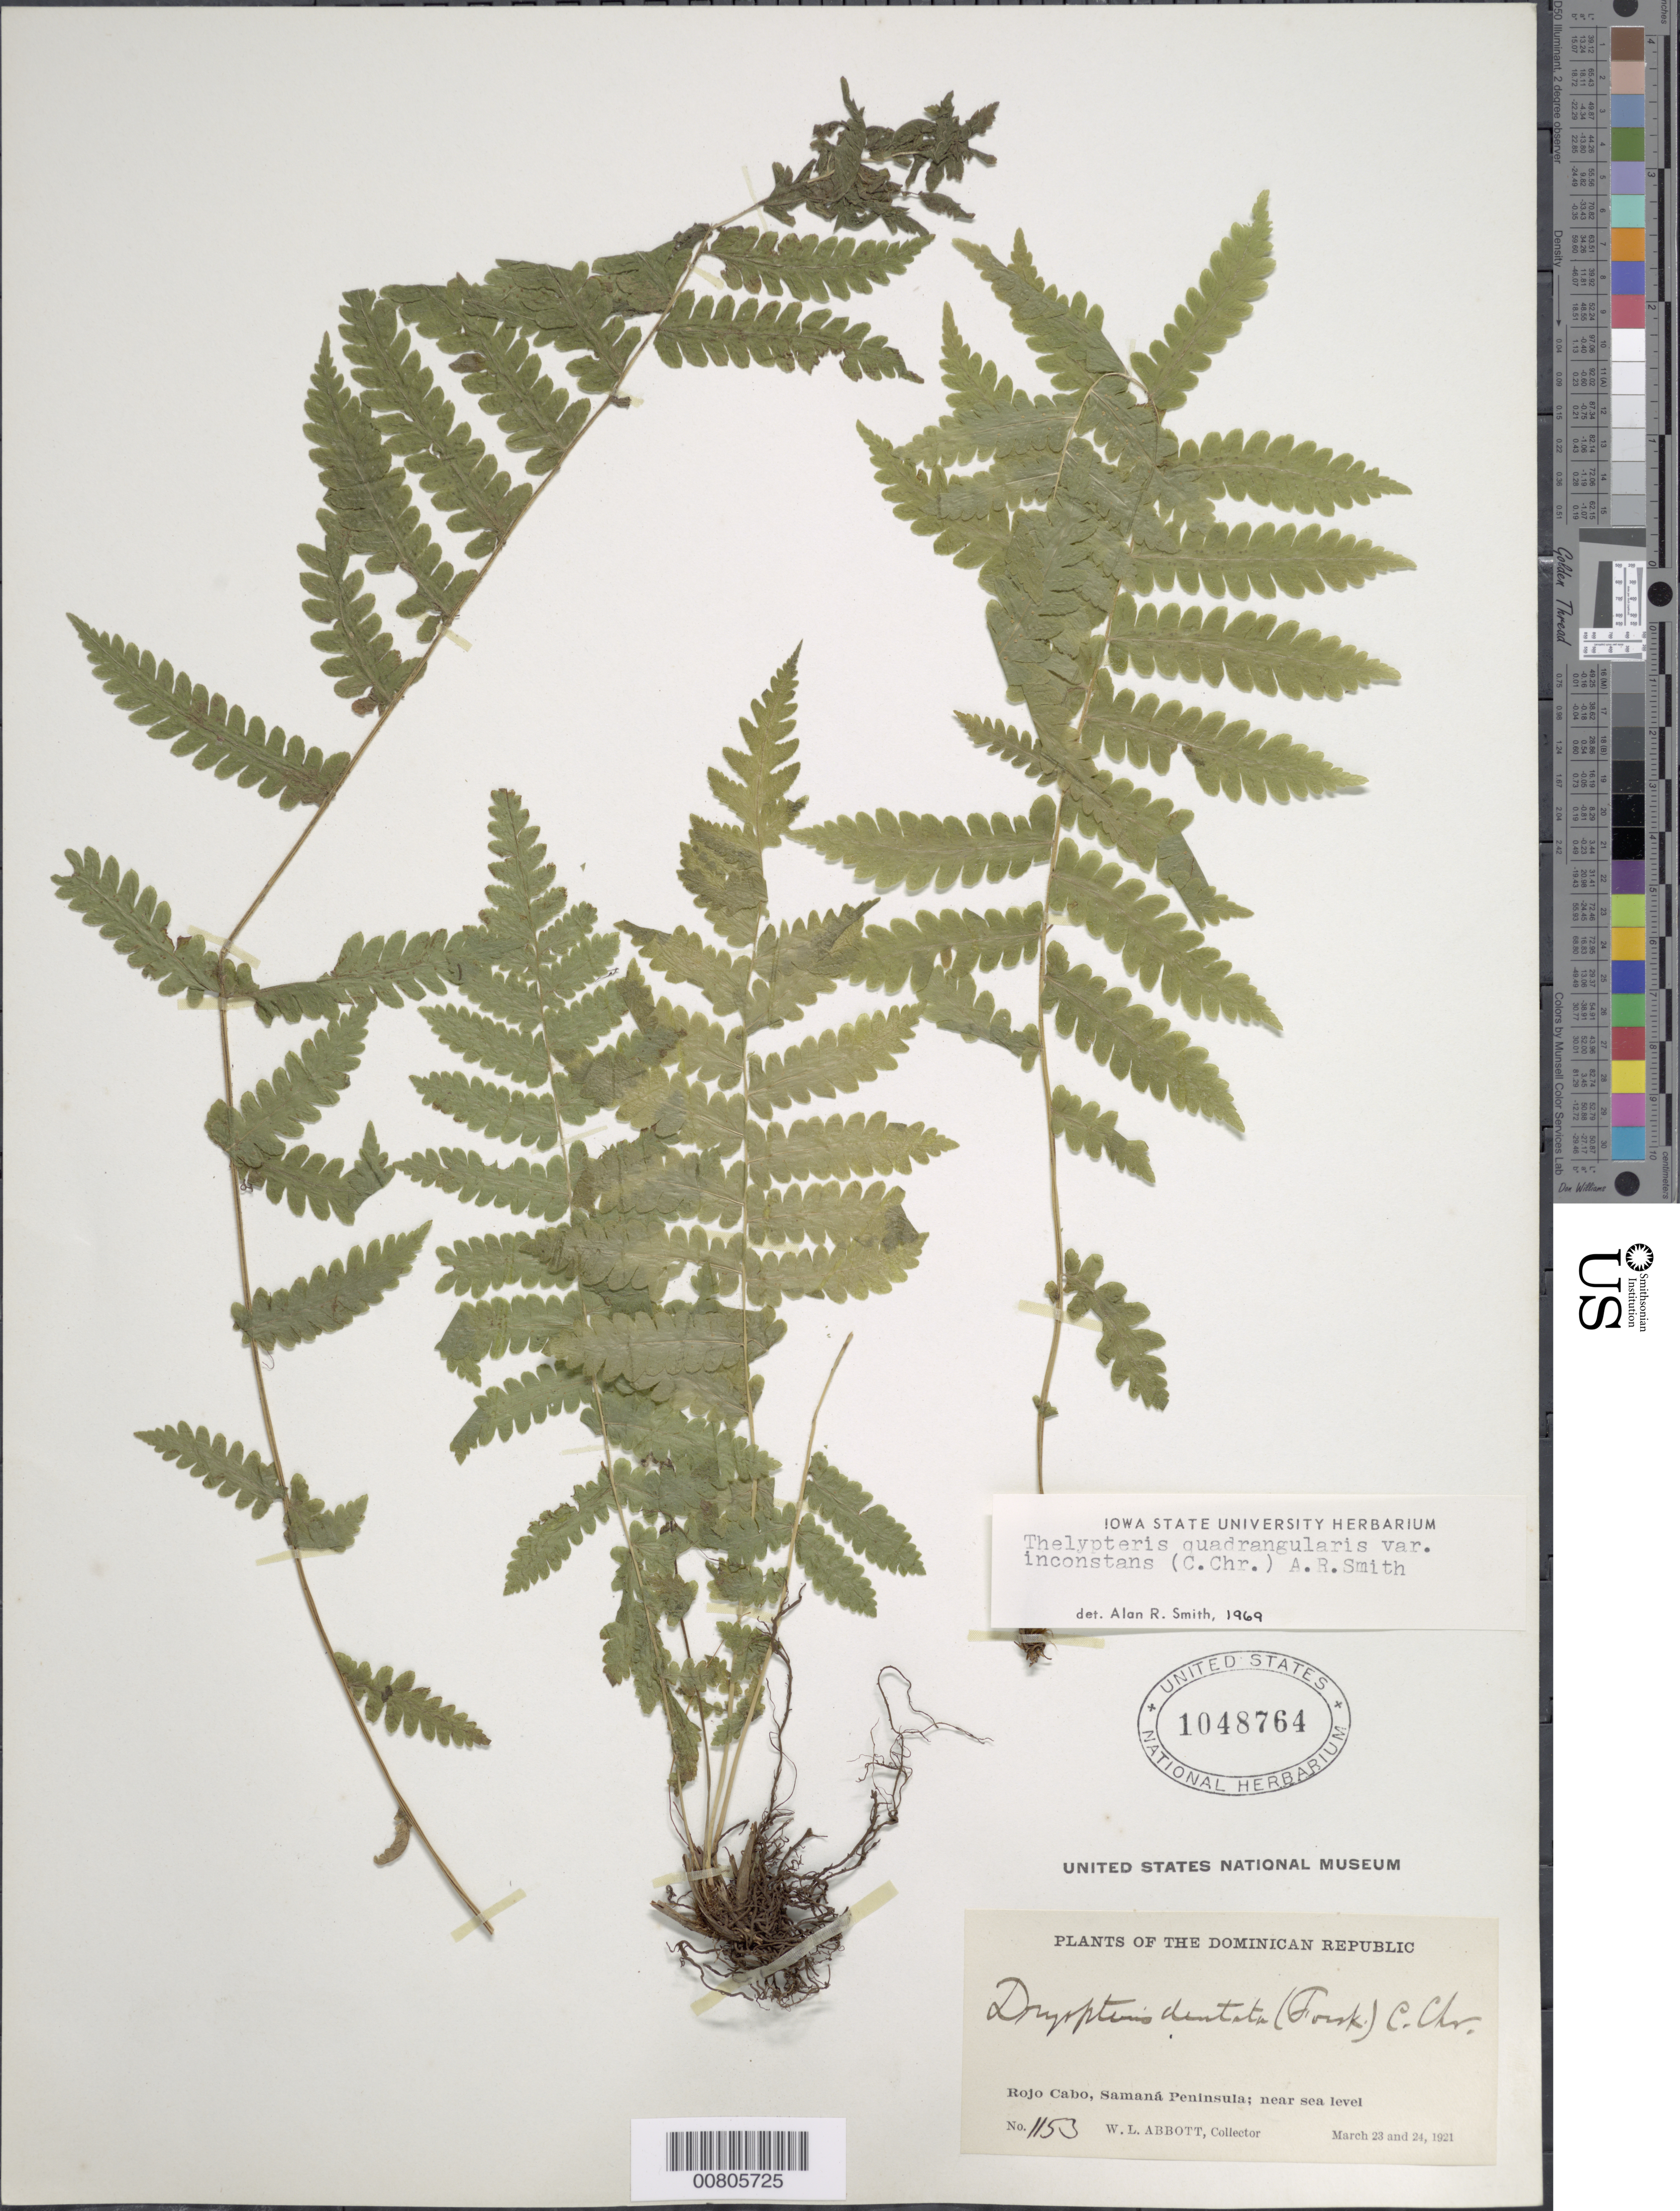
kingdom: Plantae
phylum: Tracheophyta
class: Polypodiopsida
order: Polypodiales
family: Thelypteridaceae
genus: Christella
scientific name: Christella hispidula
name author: (Decne.) Holttum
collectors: W. L. Abbott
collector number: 1153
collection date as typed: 23 Mar 1921 to 24 Mar 1921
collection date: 1921-03-23/1921-03-24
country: Dominican Republic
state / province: Samana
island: Hispaniola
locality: Samaná Peninsula, Rojo cabo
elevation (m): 0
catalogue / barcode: US 1048764